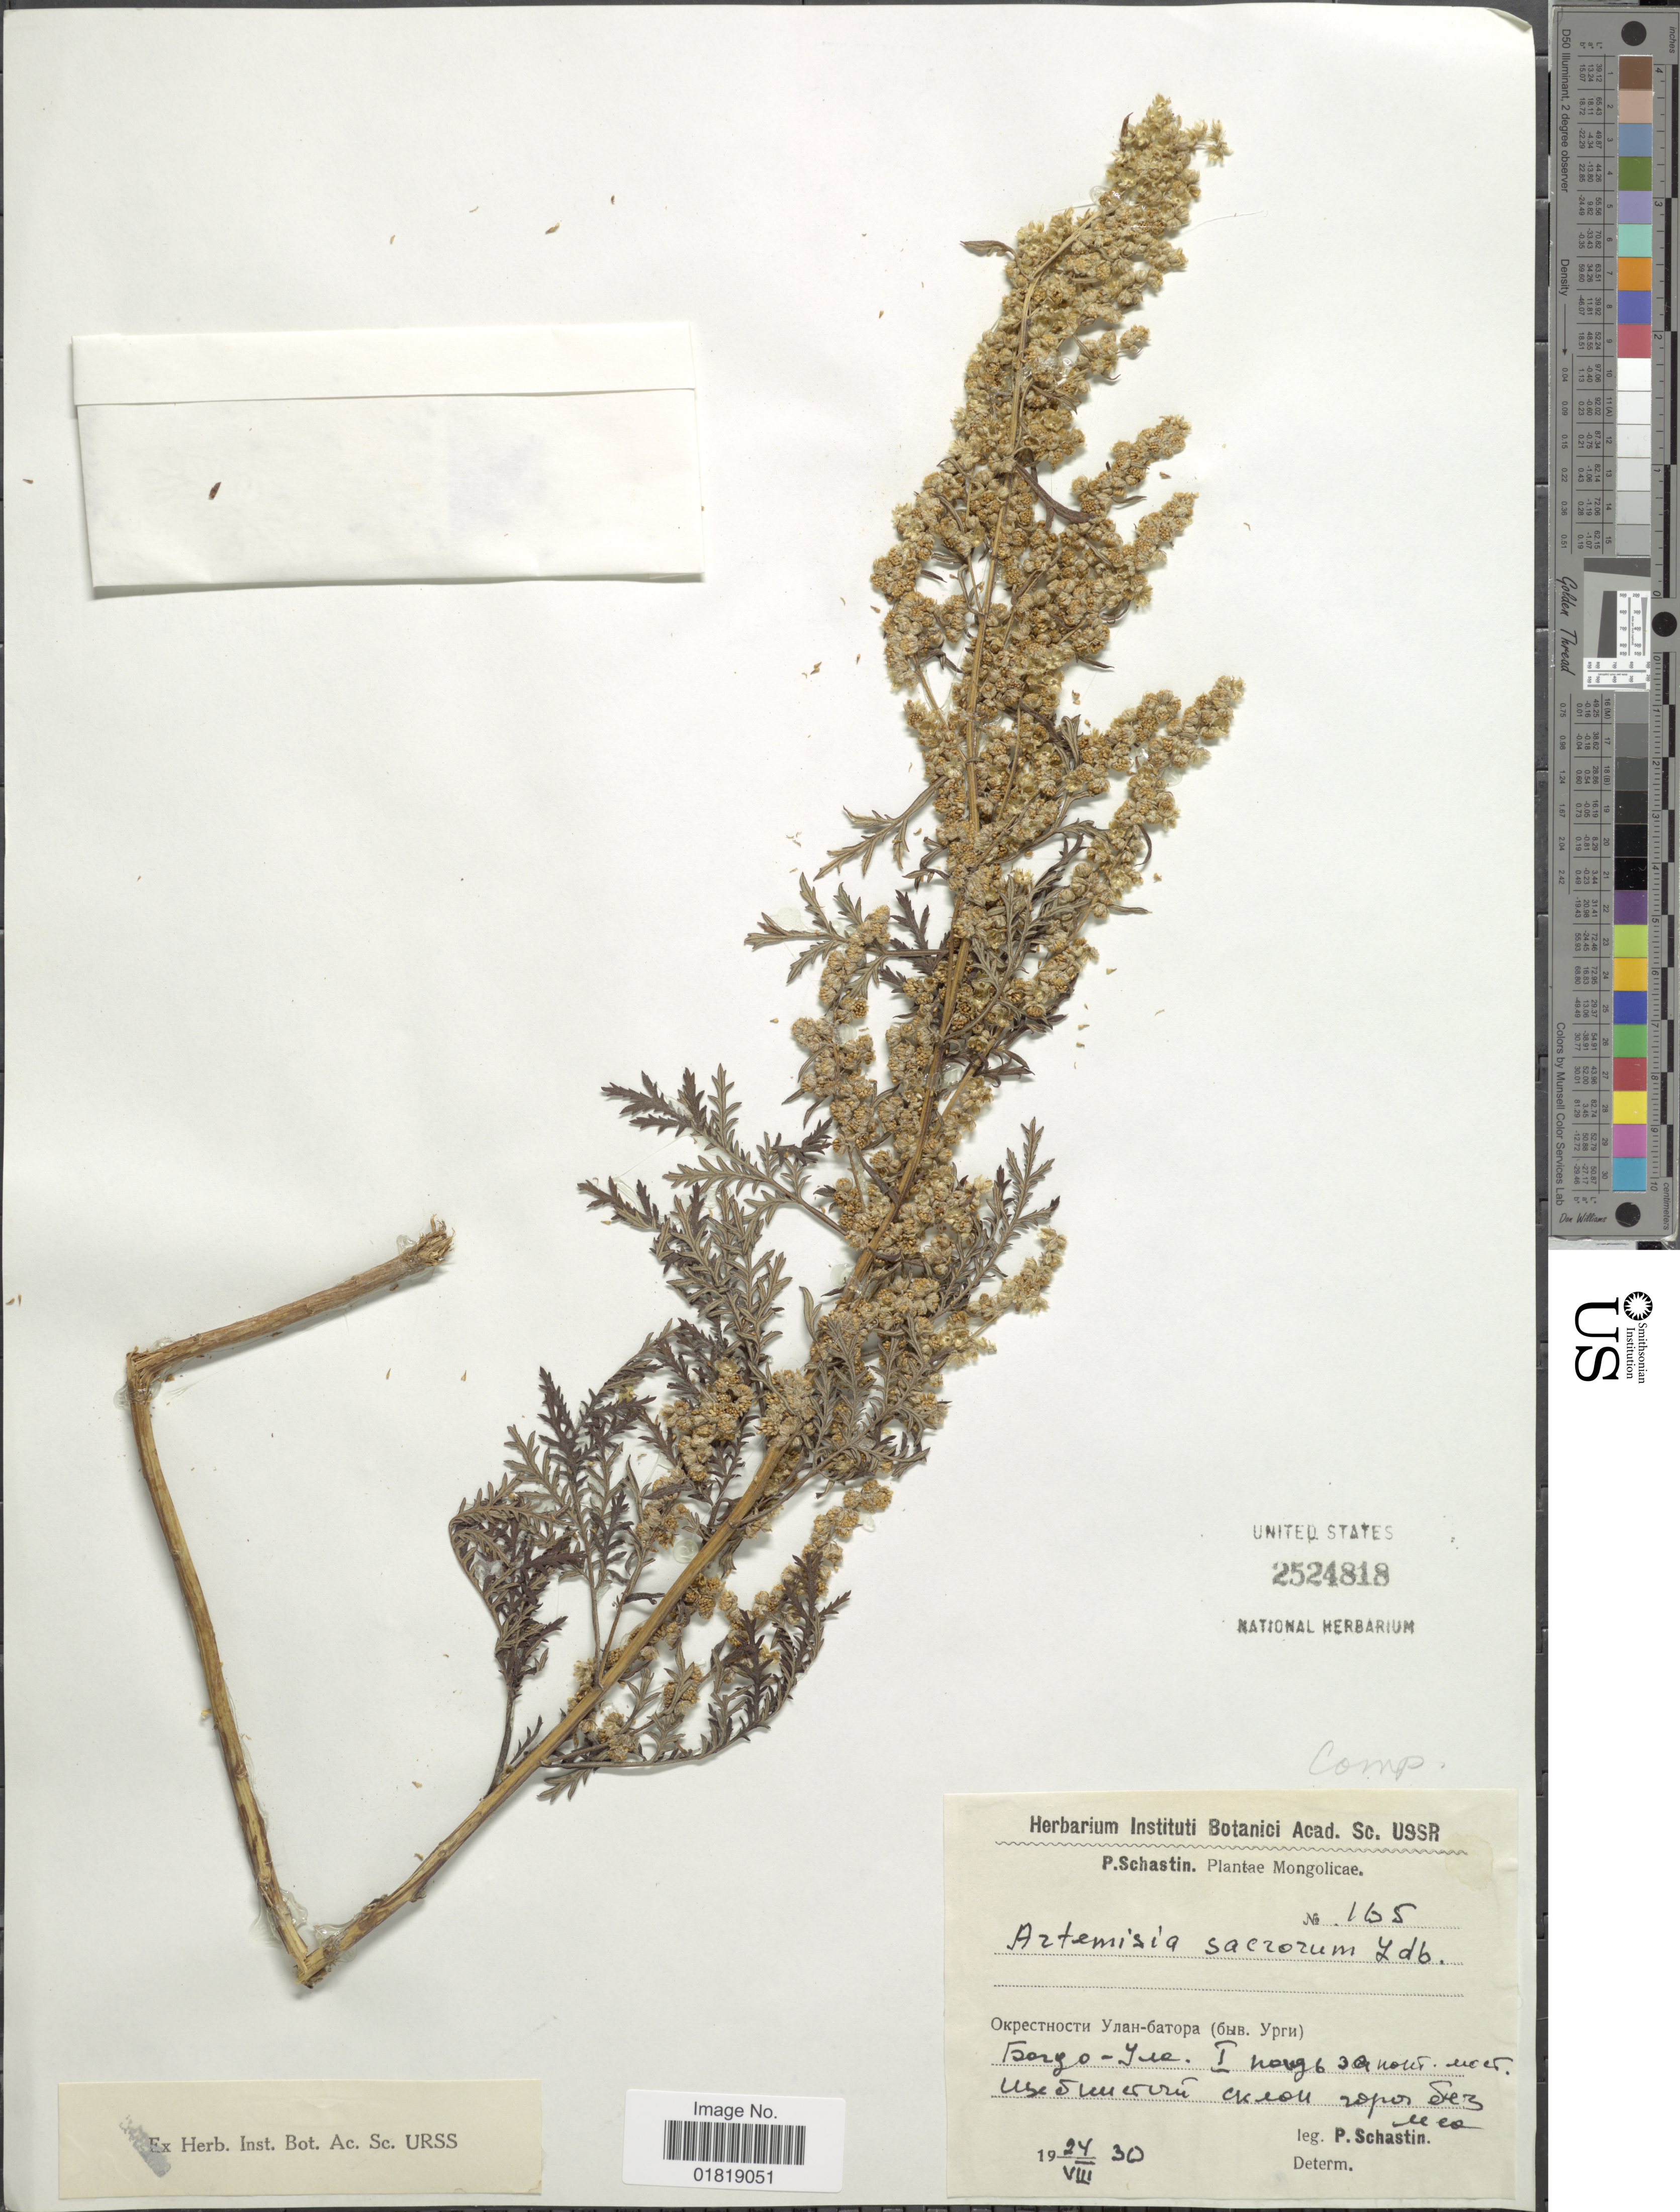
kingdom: Plantae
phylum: Tracheophyta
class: Magnoliopsida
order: Asterales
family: Asteraceae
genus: Artemisia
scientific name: Artemisia sacrorum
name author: Ledeb.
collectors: P. Schastin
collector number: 165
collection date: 1924-08-30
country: Mongolia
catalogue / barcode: US 2524818